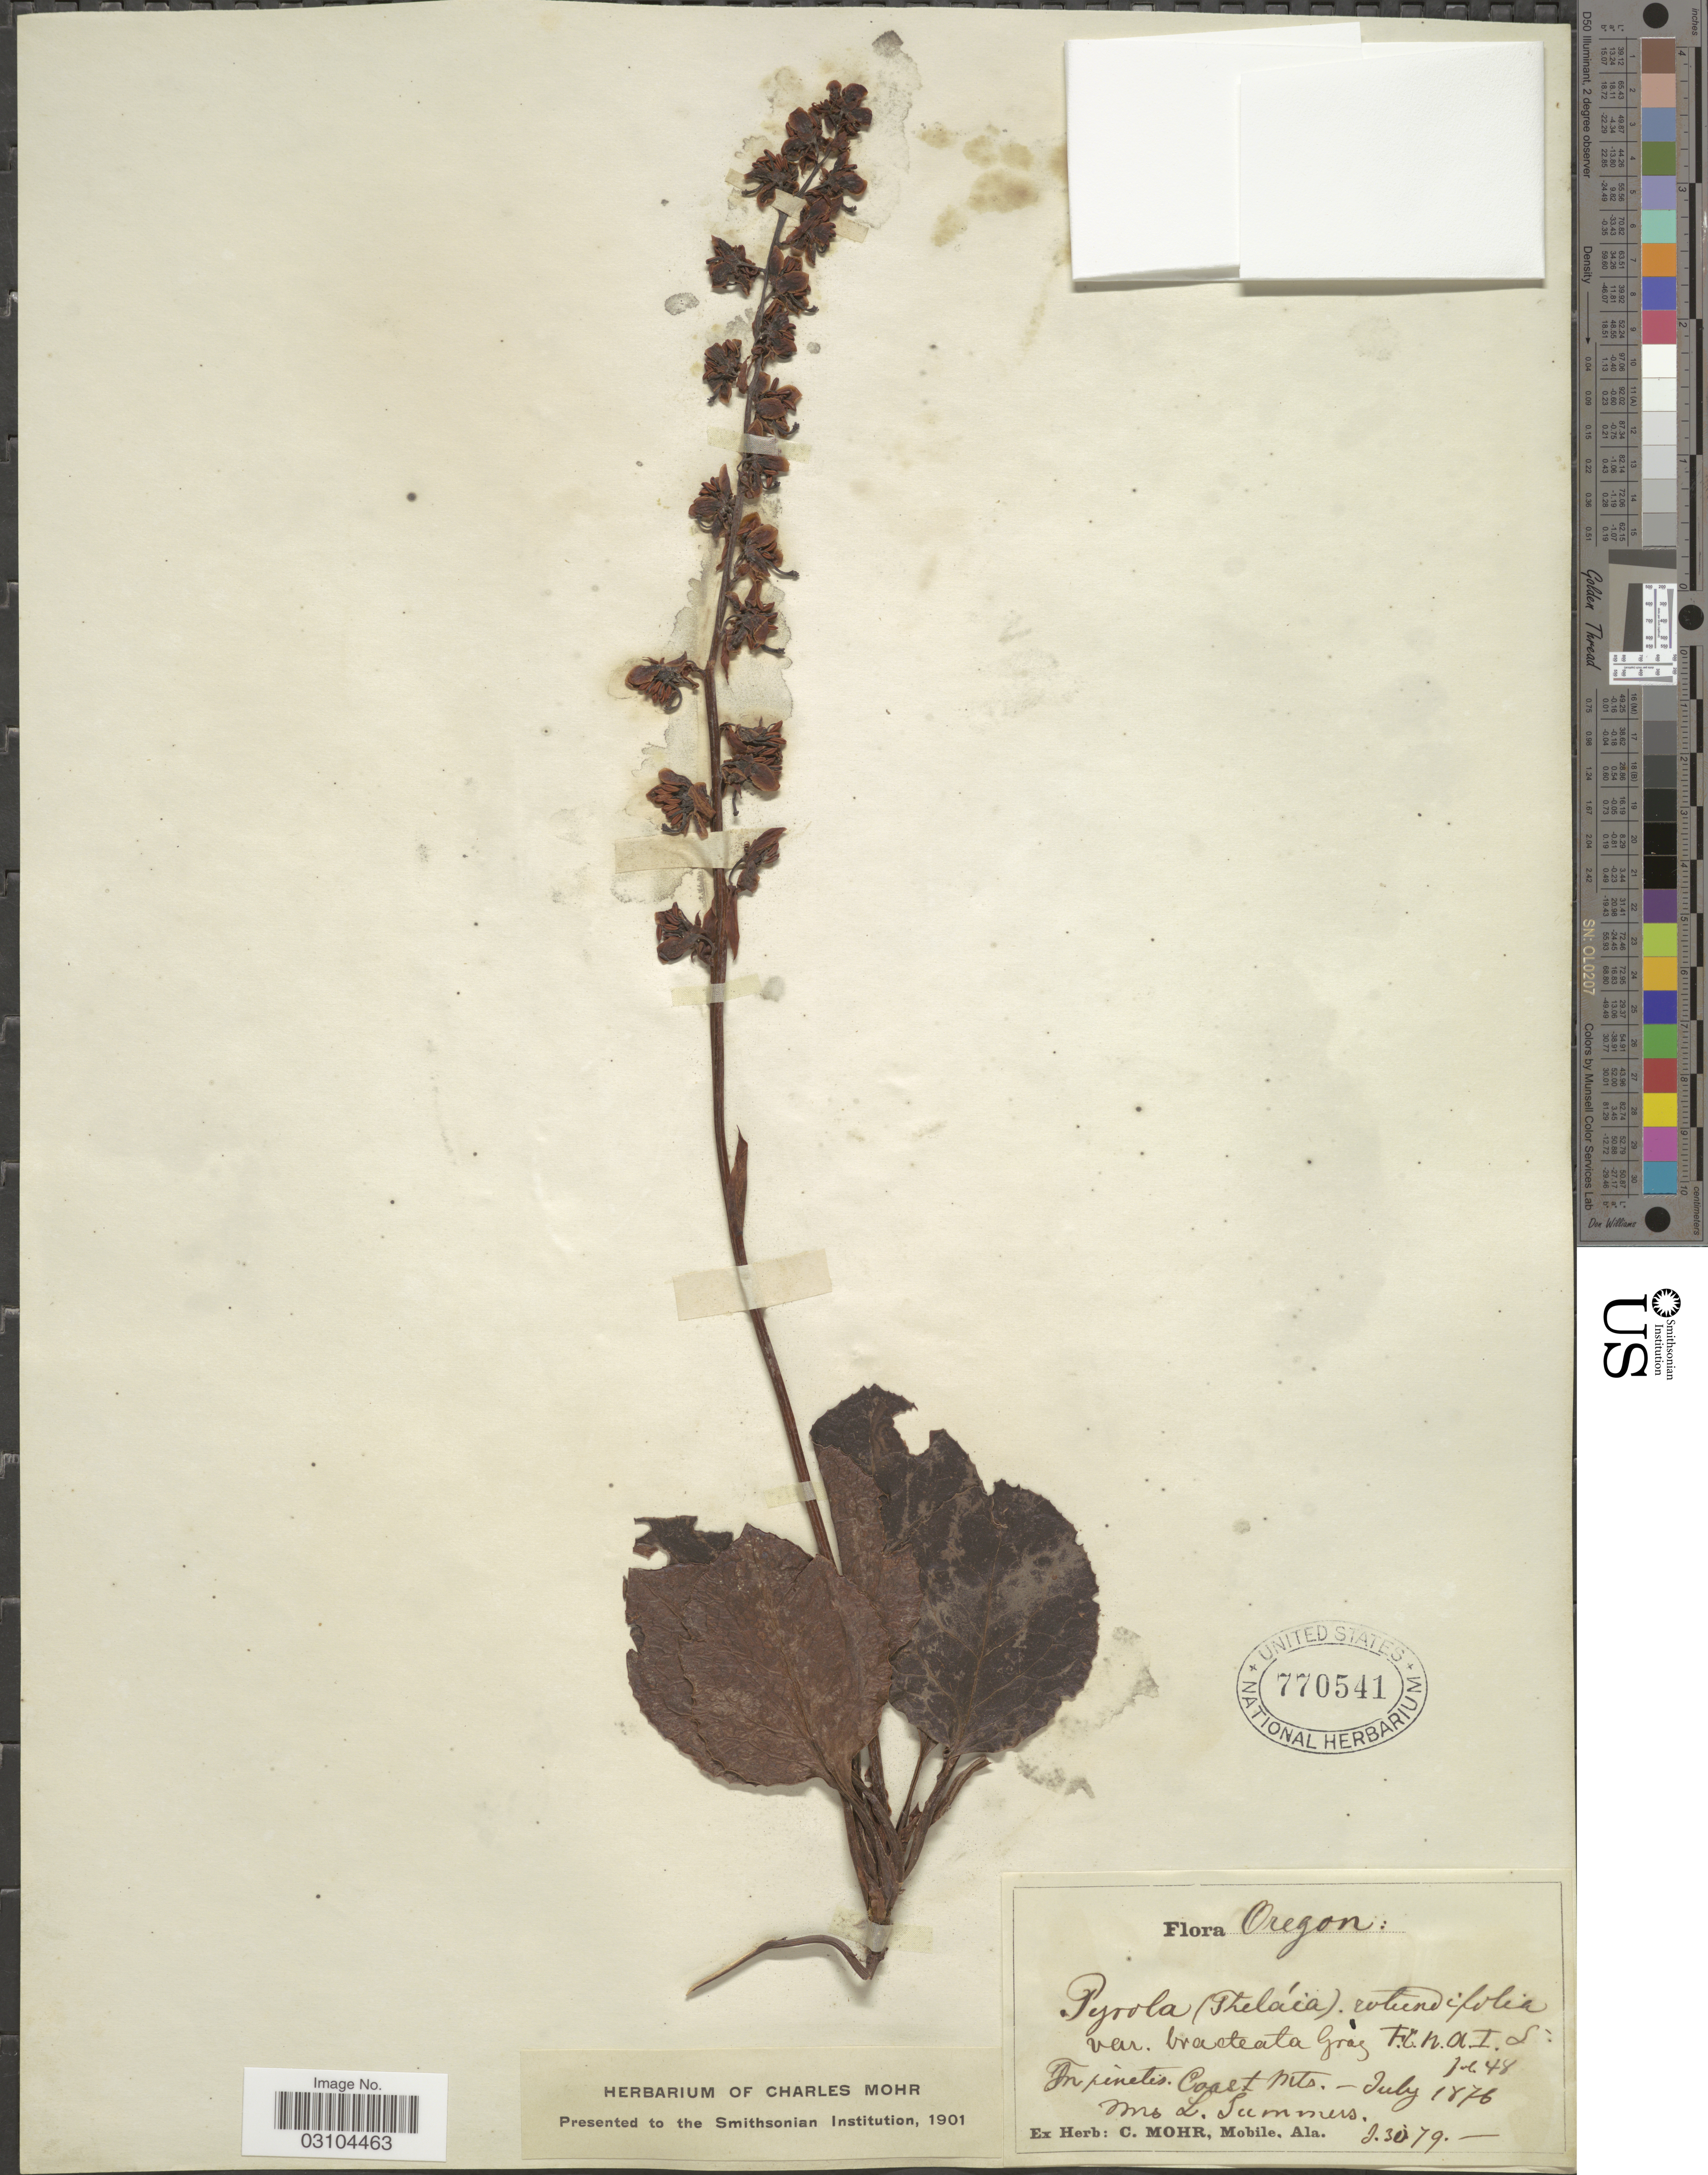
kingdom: Plantae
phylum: Tracheophyta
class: Magnoliopsida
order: Ericales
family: Ericaceae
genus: Pyrola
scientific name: Pyrola rotundifolia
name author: L.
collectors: L. Summers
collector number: I3079*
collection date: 1876-07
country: United States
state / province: Oregon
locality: Coast Mts.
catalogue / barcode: US 770541